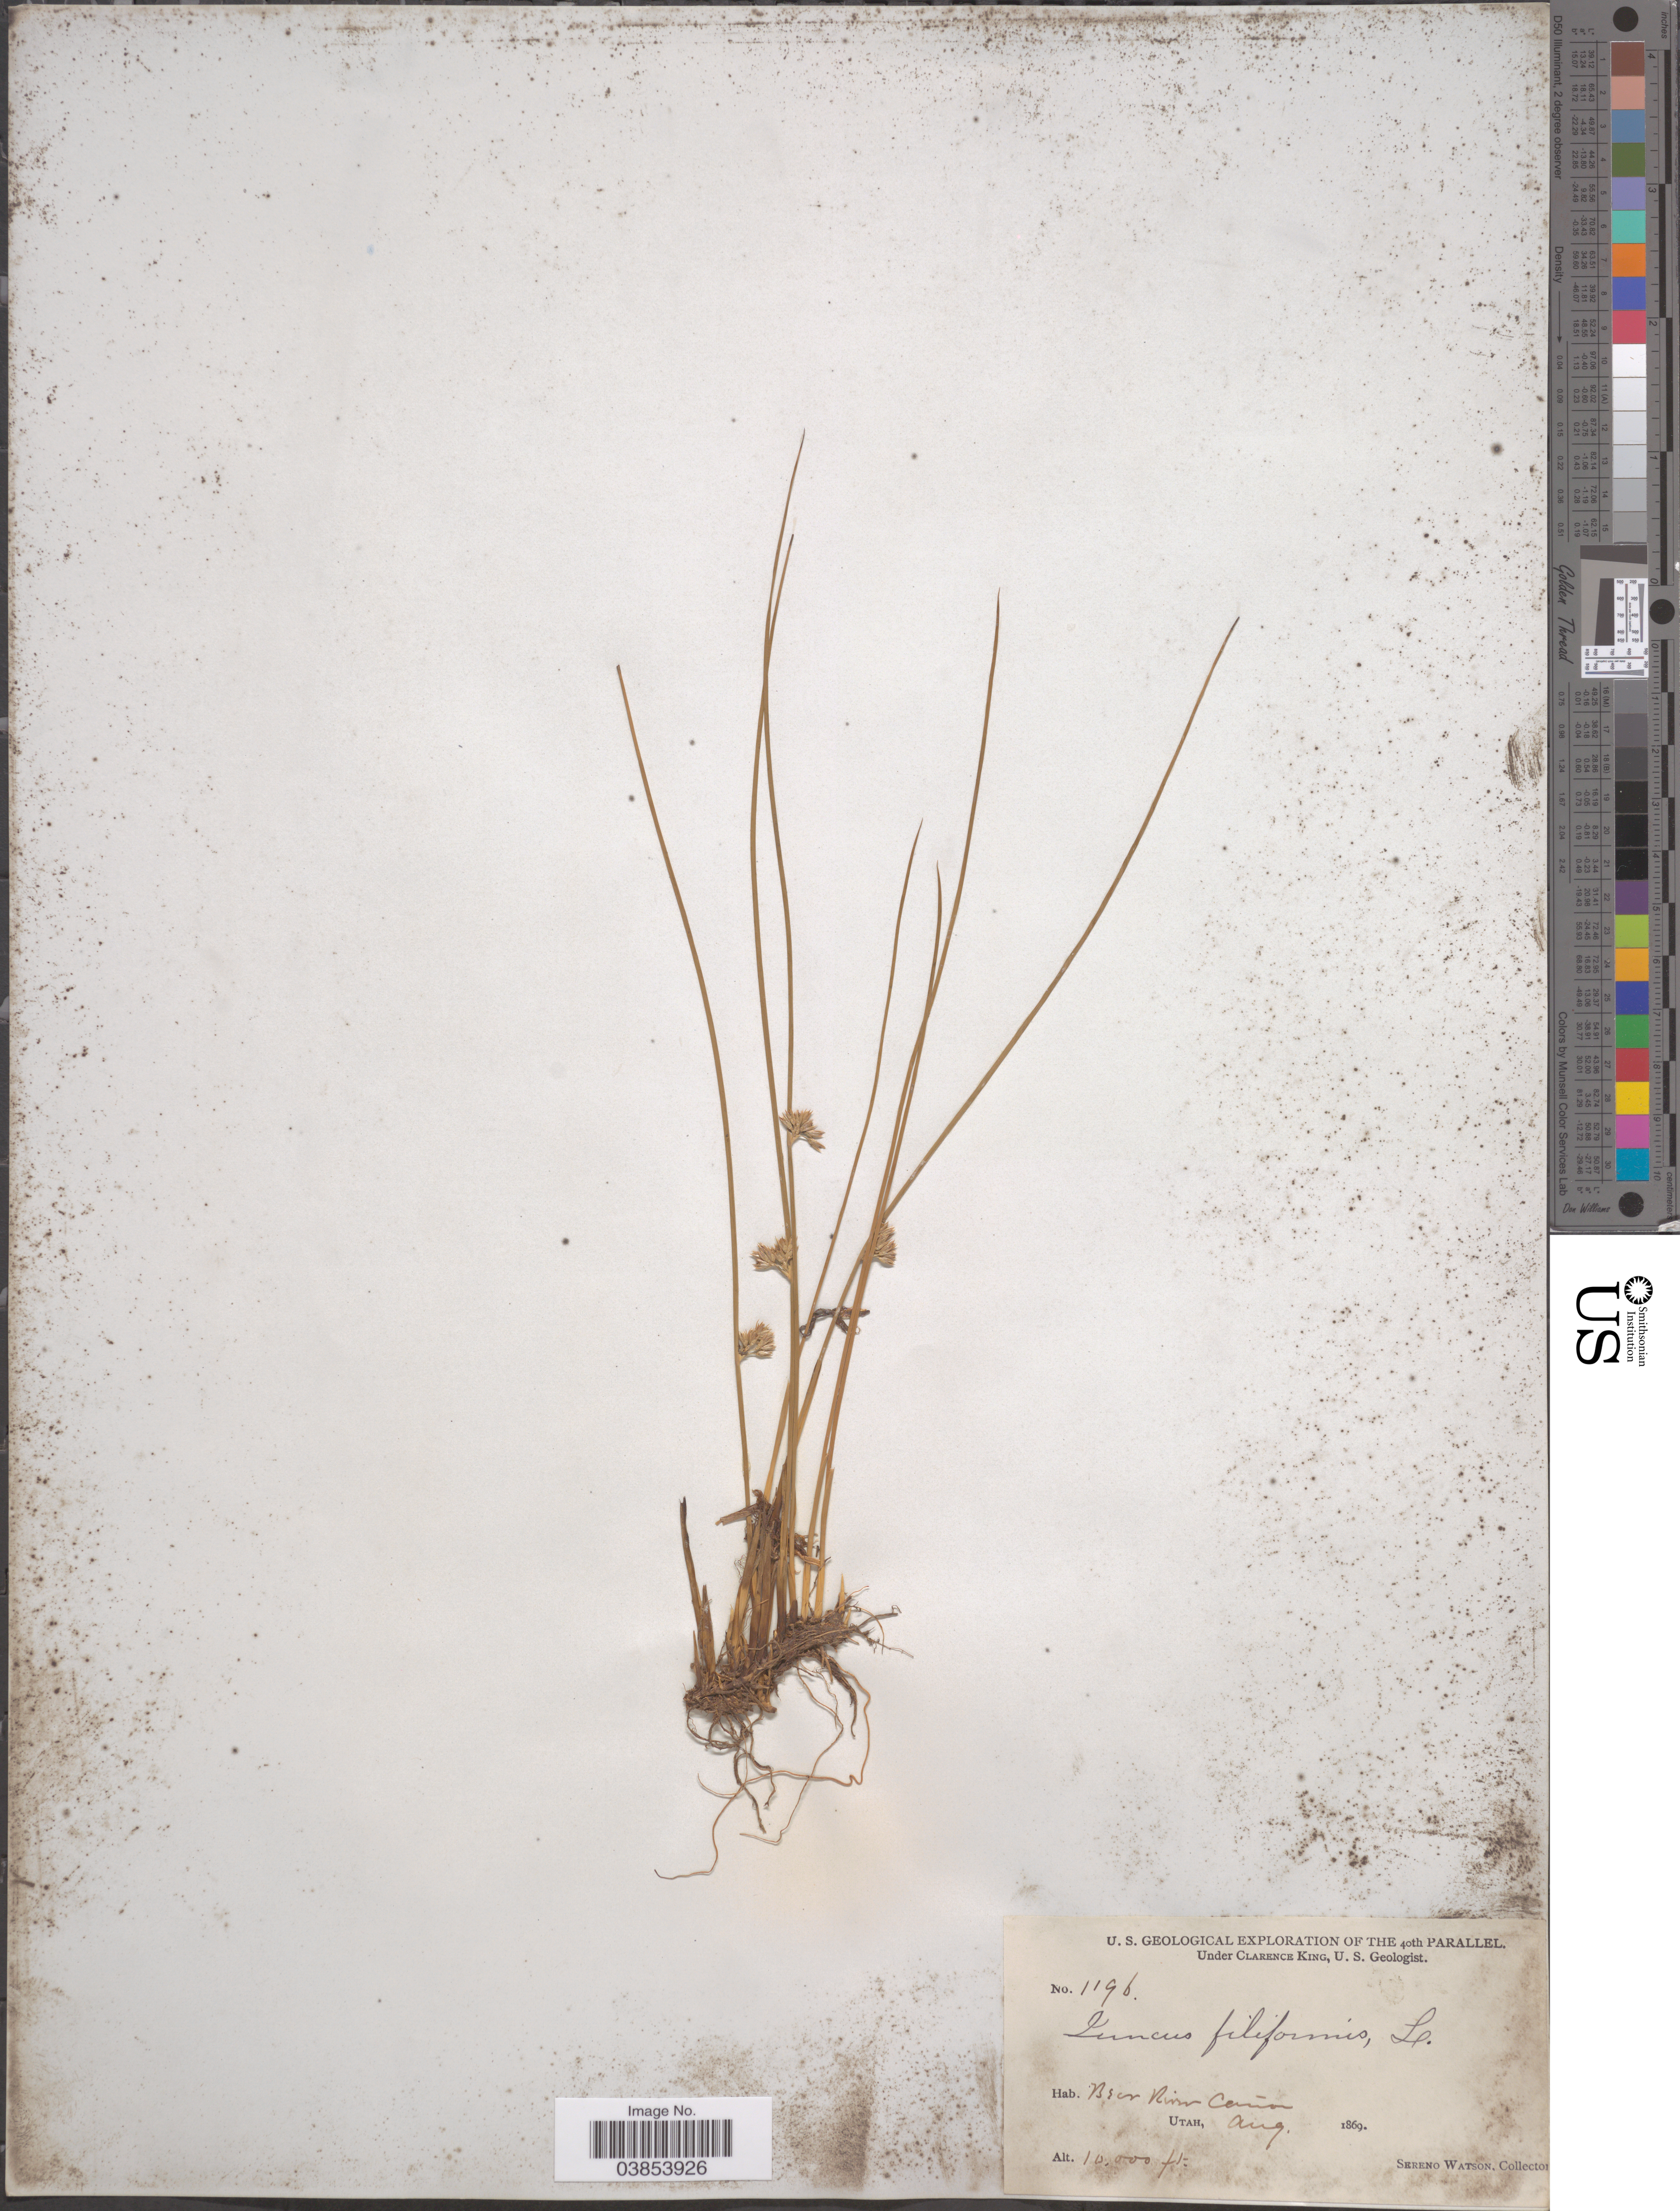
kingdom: Plantae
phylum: Tracheophyta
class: Liliopsida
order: Poales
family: Juncaceae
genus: Juncus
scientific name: Juncus filiformis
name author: L.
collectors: S. Watson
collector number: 1196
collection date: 1869-08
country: United States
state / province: Utah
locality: Bear River Cañon.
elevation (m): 3048